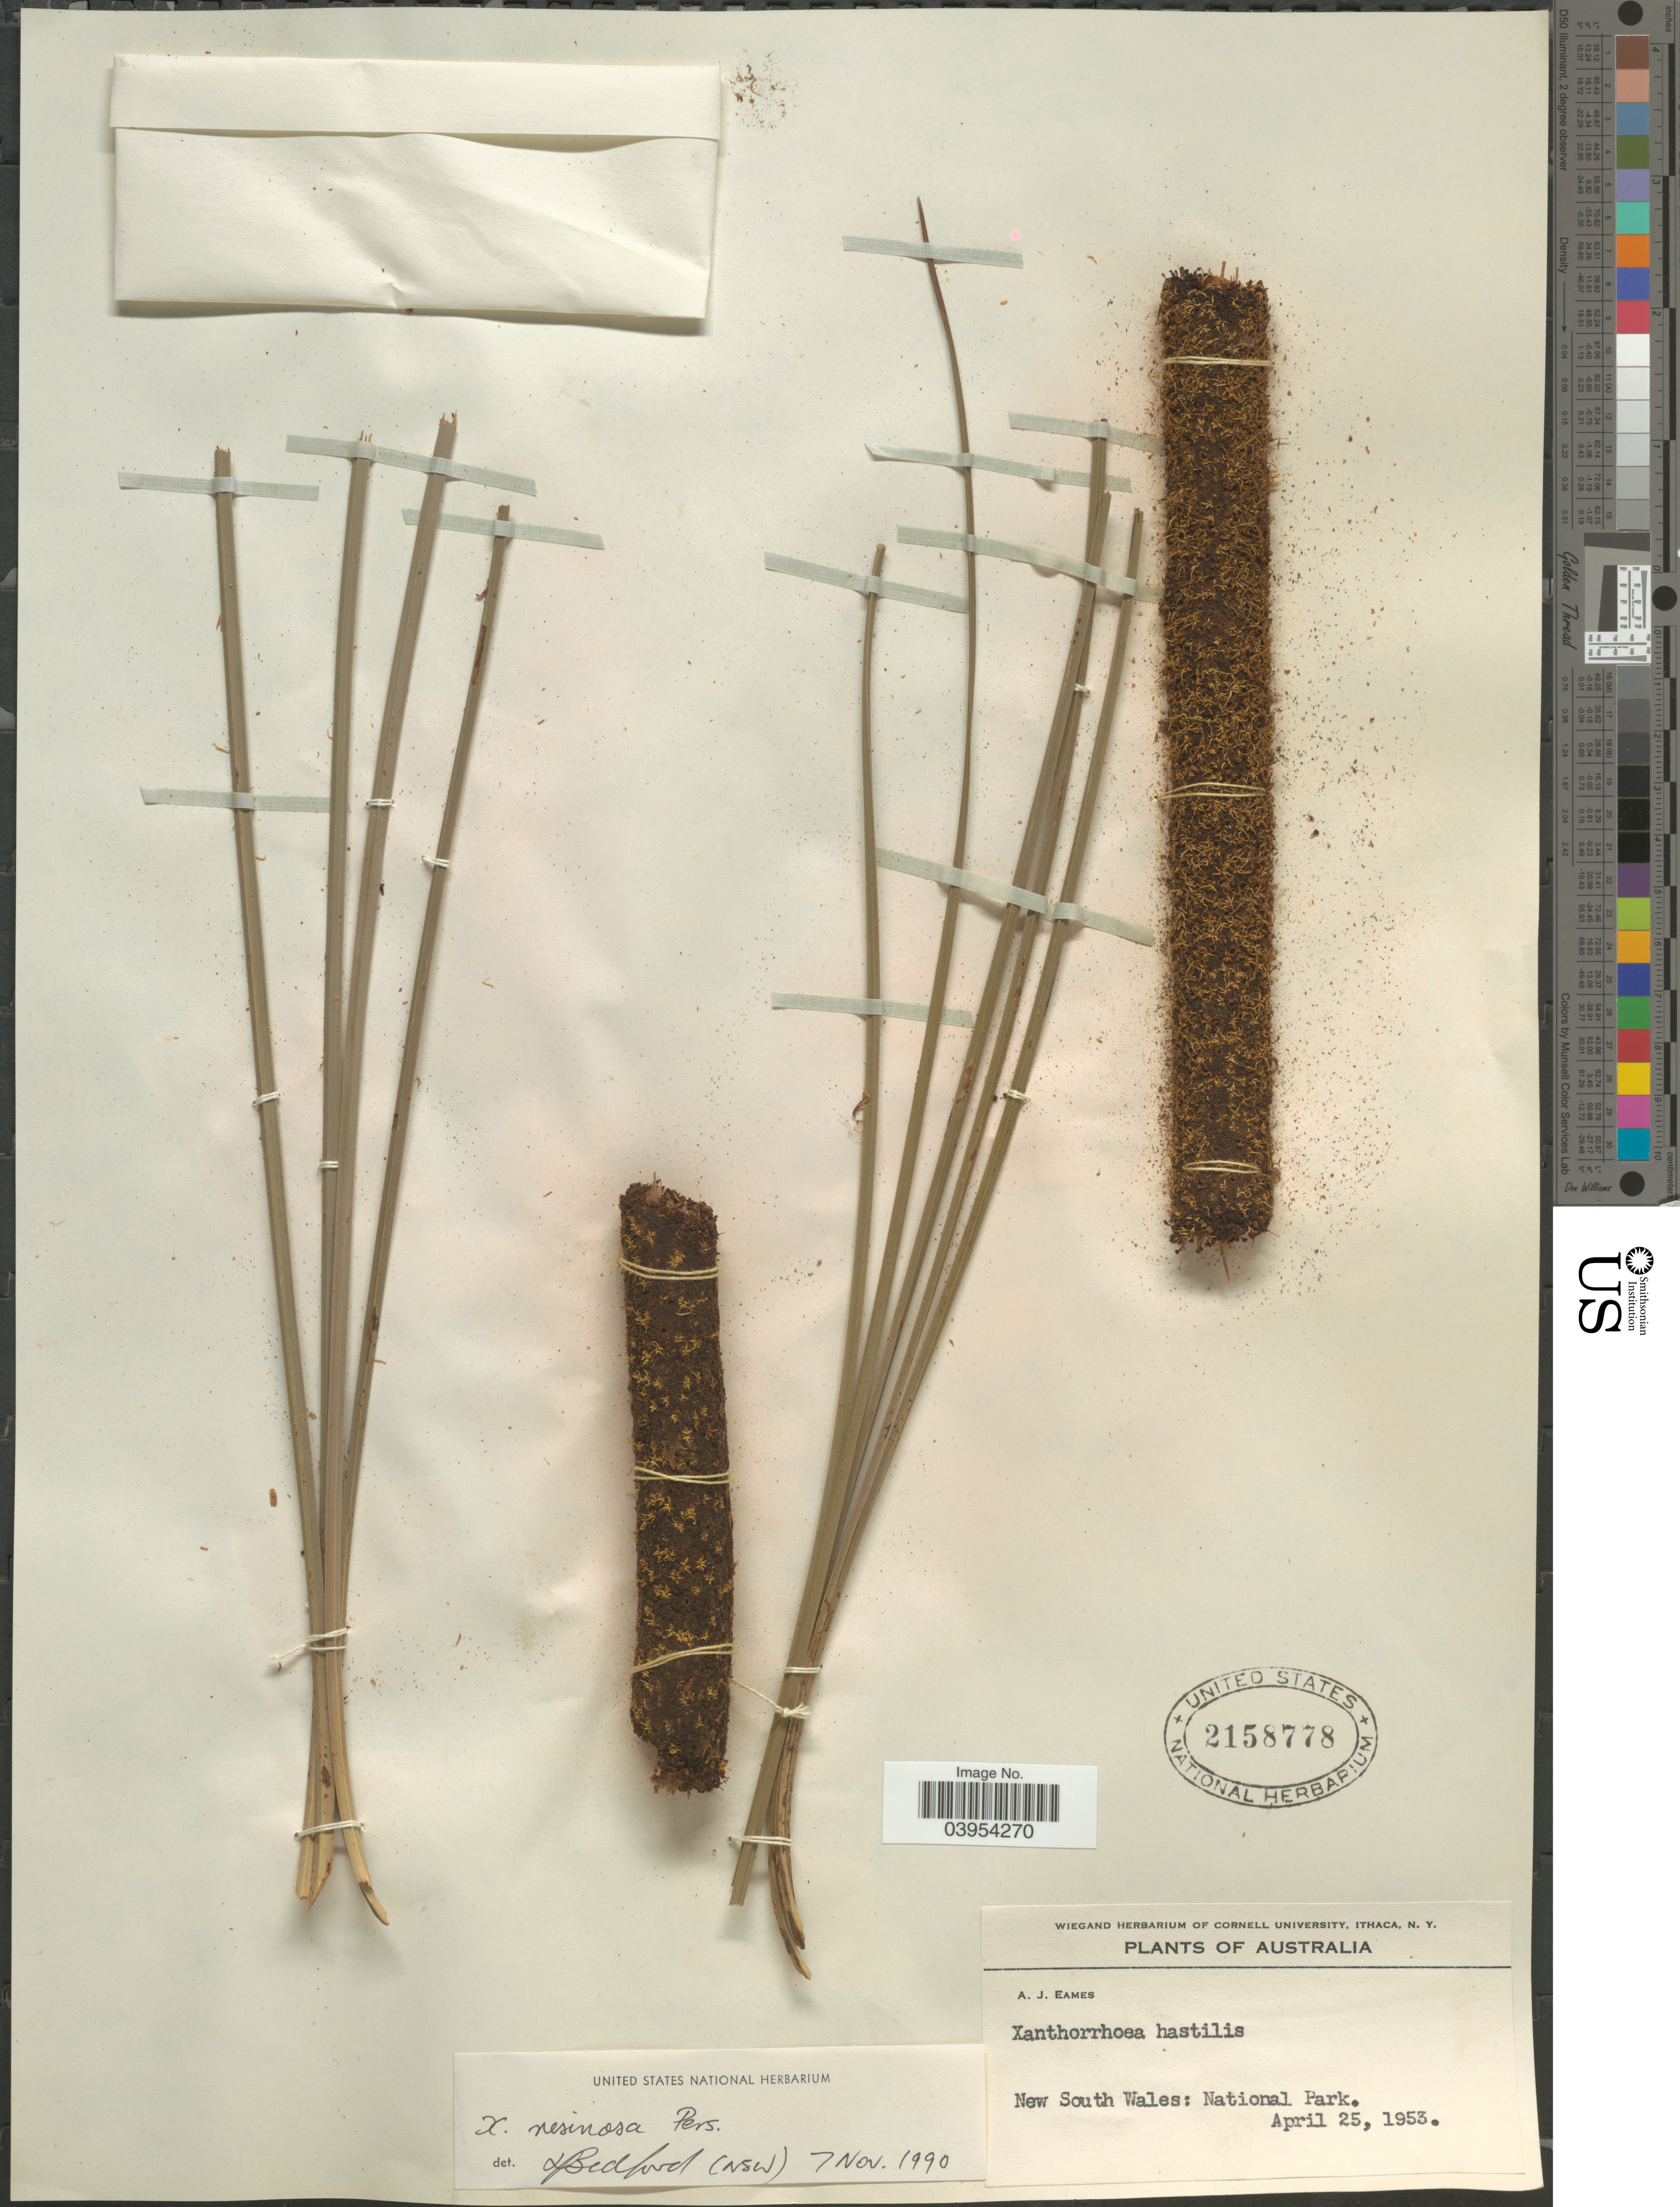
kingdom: Plantae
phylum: Tracheophyta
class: Liliopsida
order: Asparagales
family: Asphodelaceae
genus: Xanthorrhoea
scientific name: Xanthorrhoea hastilis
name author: R. Br.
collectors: A. J. Eames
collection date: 1953-04-25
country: Australia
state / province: New South Wales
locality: National Park.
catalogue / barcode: US 2158778